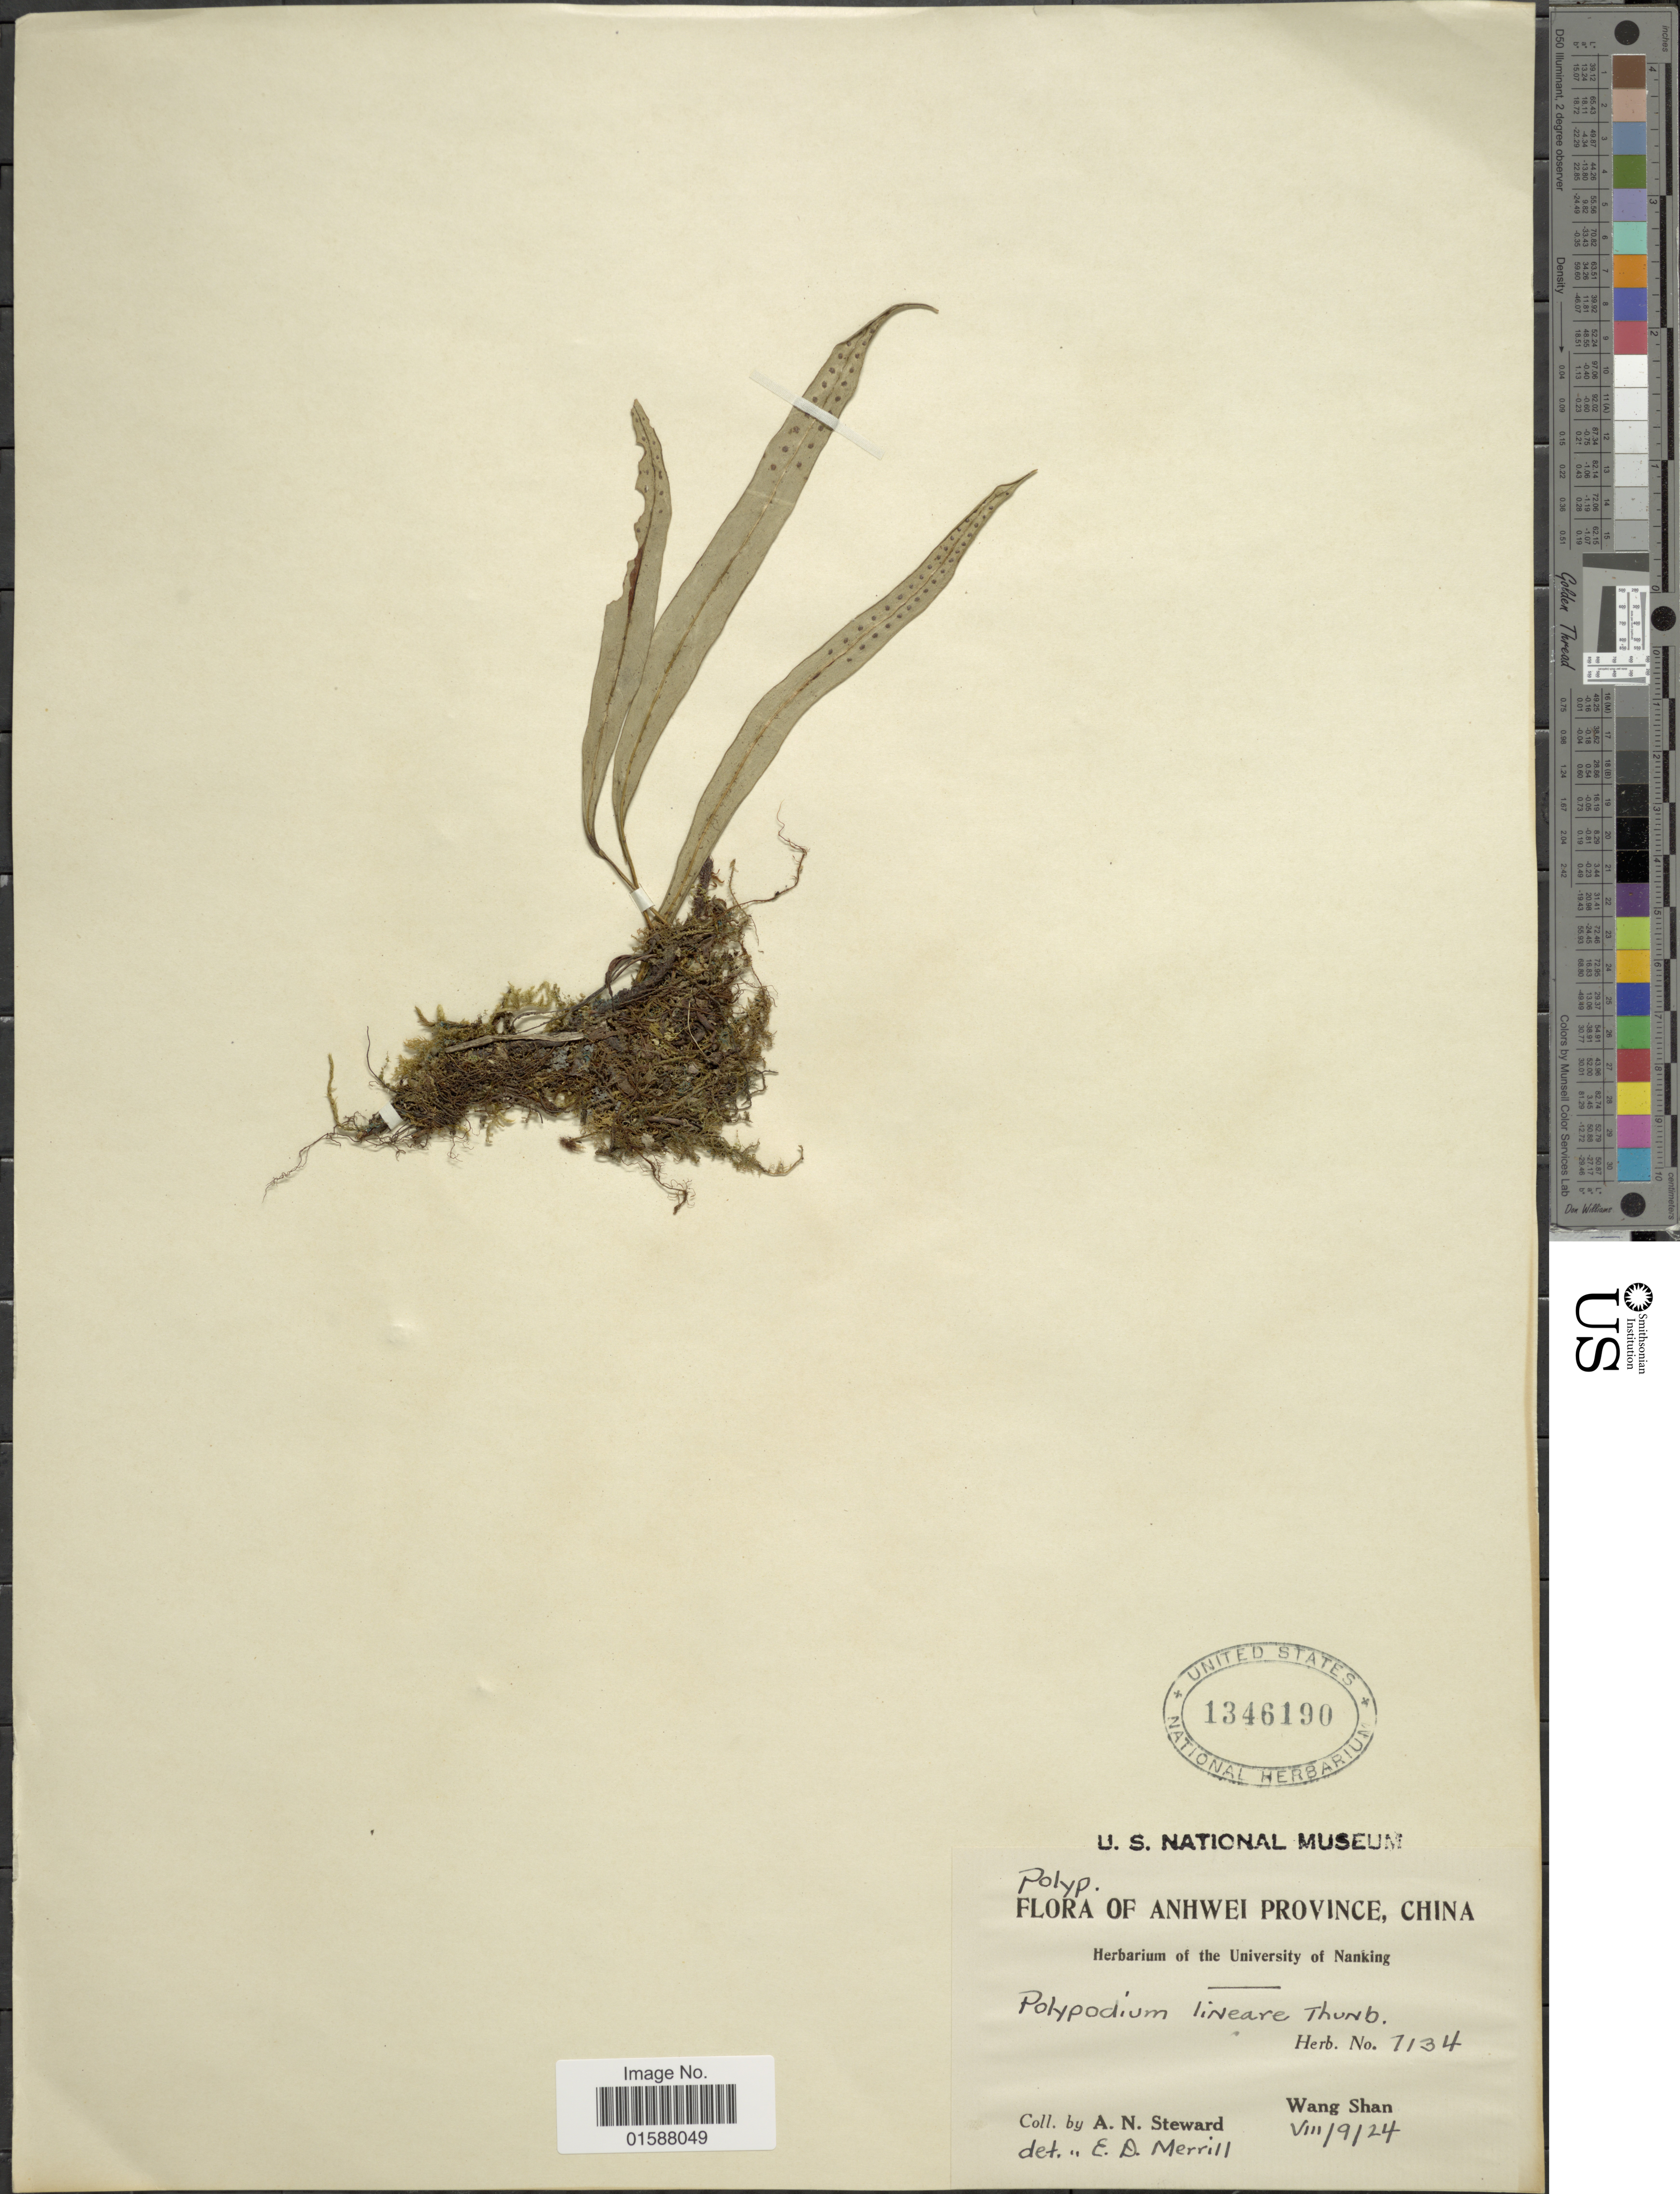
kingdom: Plantae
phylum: Tracheophyta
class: Polypodiopsida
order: Polypodiales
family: Polypodiaceae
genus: Lepisorus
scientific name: Lepisorus thunbergianus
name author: (Kaulf.) Ching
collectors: A. N. Steward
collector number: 7134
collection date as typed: Transcribed d/m/y: 9/8/24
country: China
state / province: Anhui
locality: Anhwei Province. Wang Shan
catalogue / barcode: US 1346190